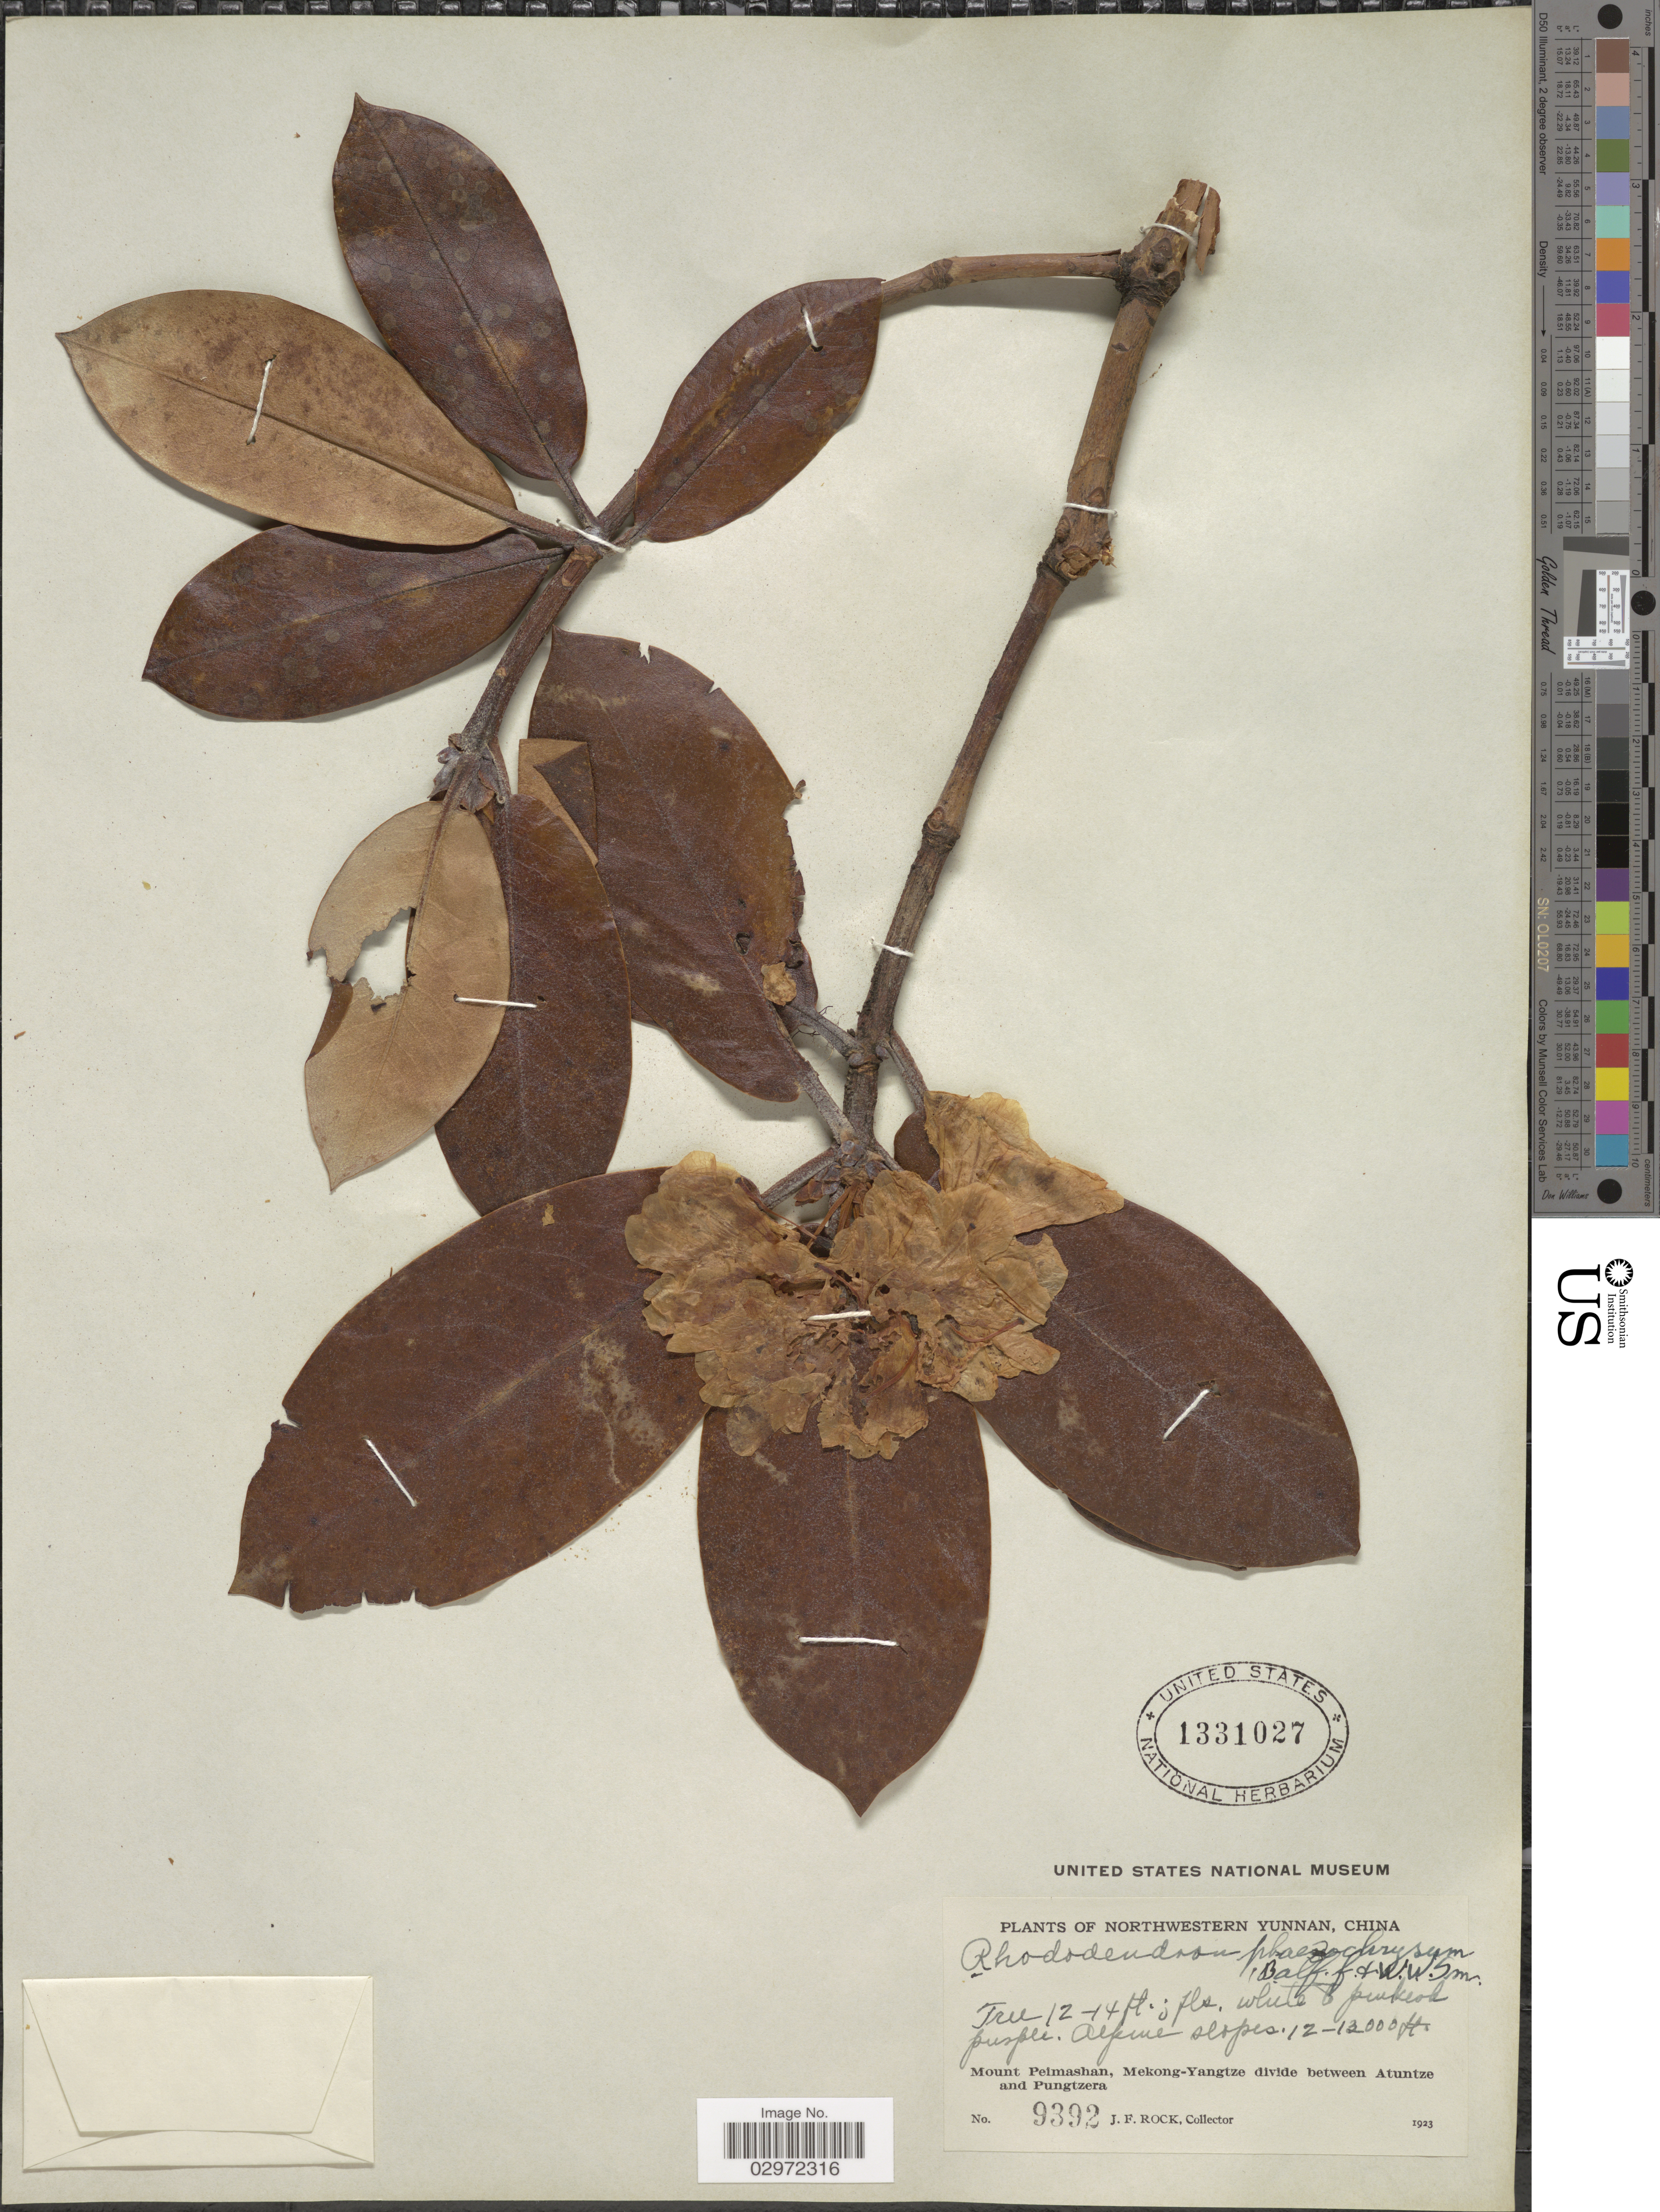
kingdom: Plantae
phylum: Tracheophyta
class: Magnoliopsida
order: Ericales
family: Ericaceae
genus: Rhododendron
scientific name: Rhododendron phaeochrysum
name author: Balf. f. & W.W. Sm.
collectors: J. Rock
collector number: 9392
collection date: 1923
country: China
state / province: Yunnan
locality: Northwestern Yunnan, Alpine slopes. Mount Peimashan, Mekong-Yangtze divide between Atuntze and Pungtzera.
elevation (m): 3658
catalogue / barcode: US 1331027